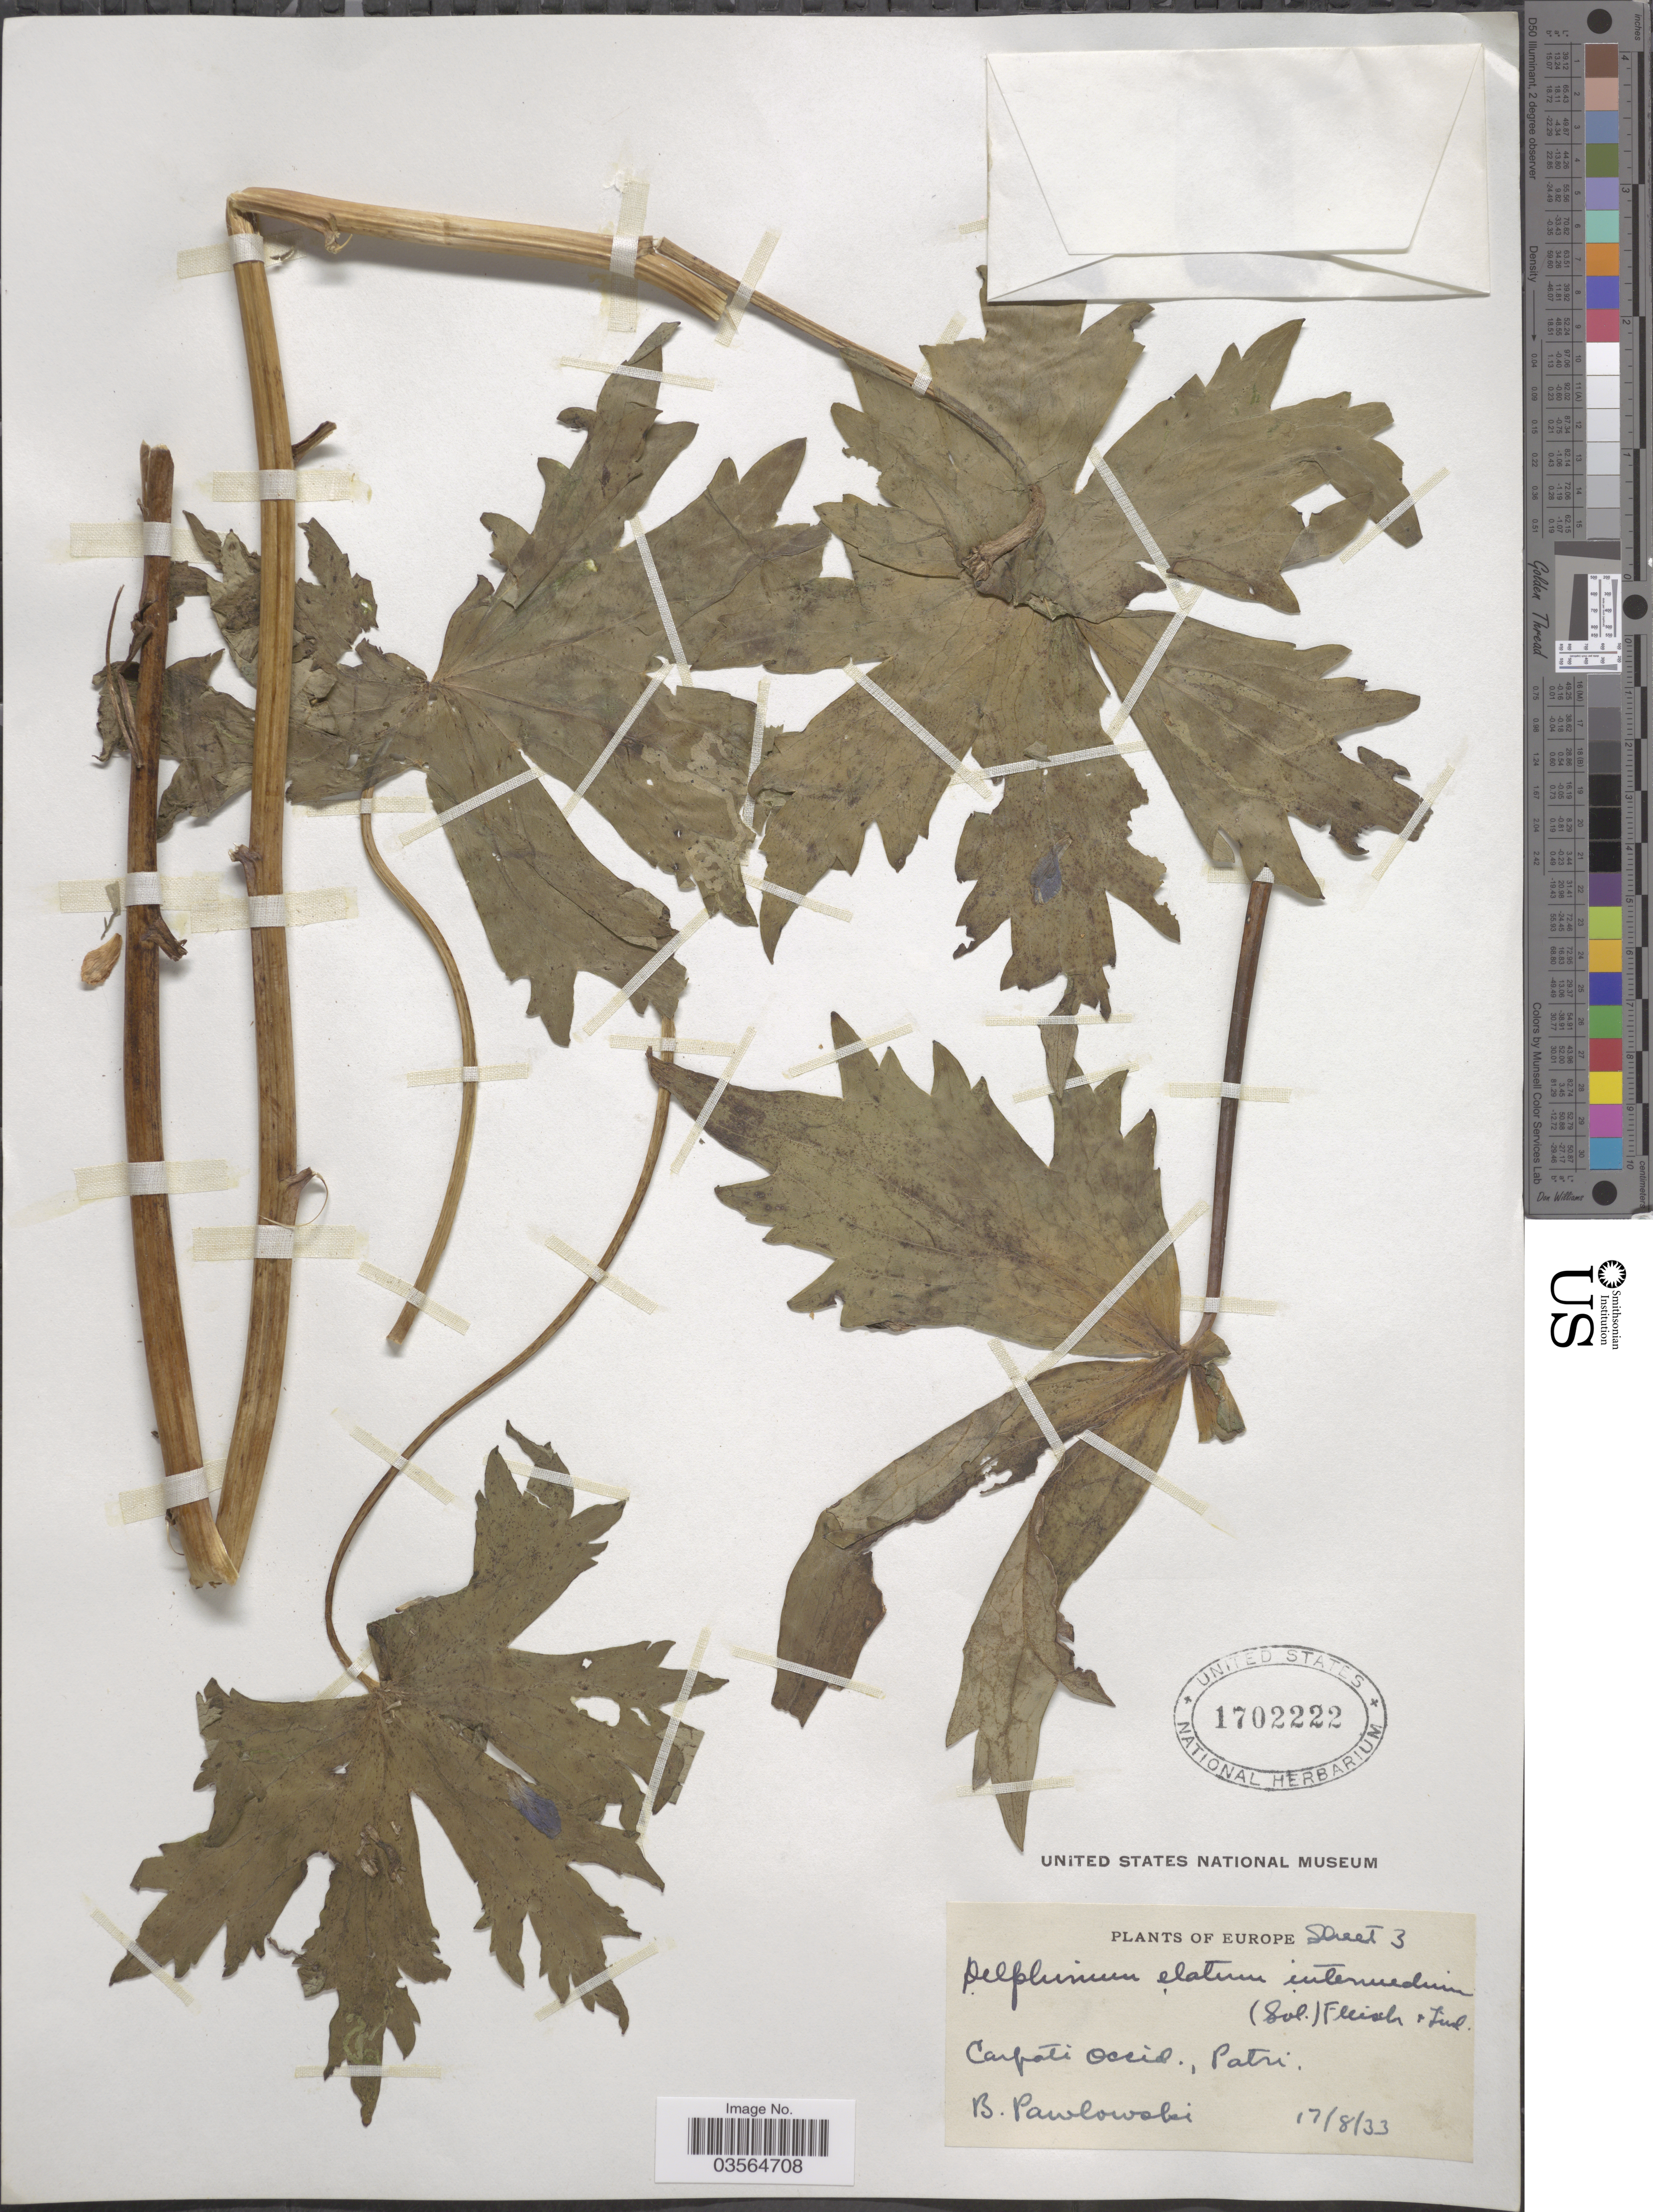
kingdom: Plantae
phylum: Tracheophyta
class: Magnoliopsida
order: Ranunculales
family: Ranunculaceae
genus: Delphinium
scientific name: Delphinium elatum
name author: L.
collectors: B. Pawlowski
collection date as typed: Transcribed d/m/y: 17/8/33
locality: Europe. Carpati Occid., Tatri.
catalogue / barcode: US 1702222